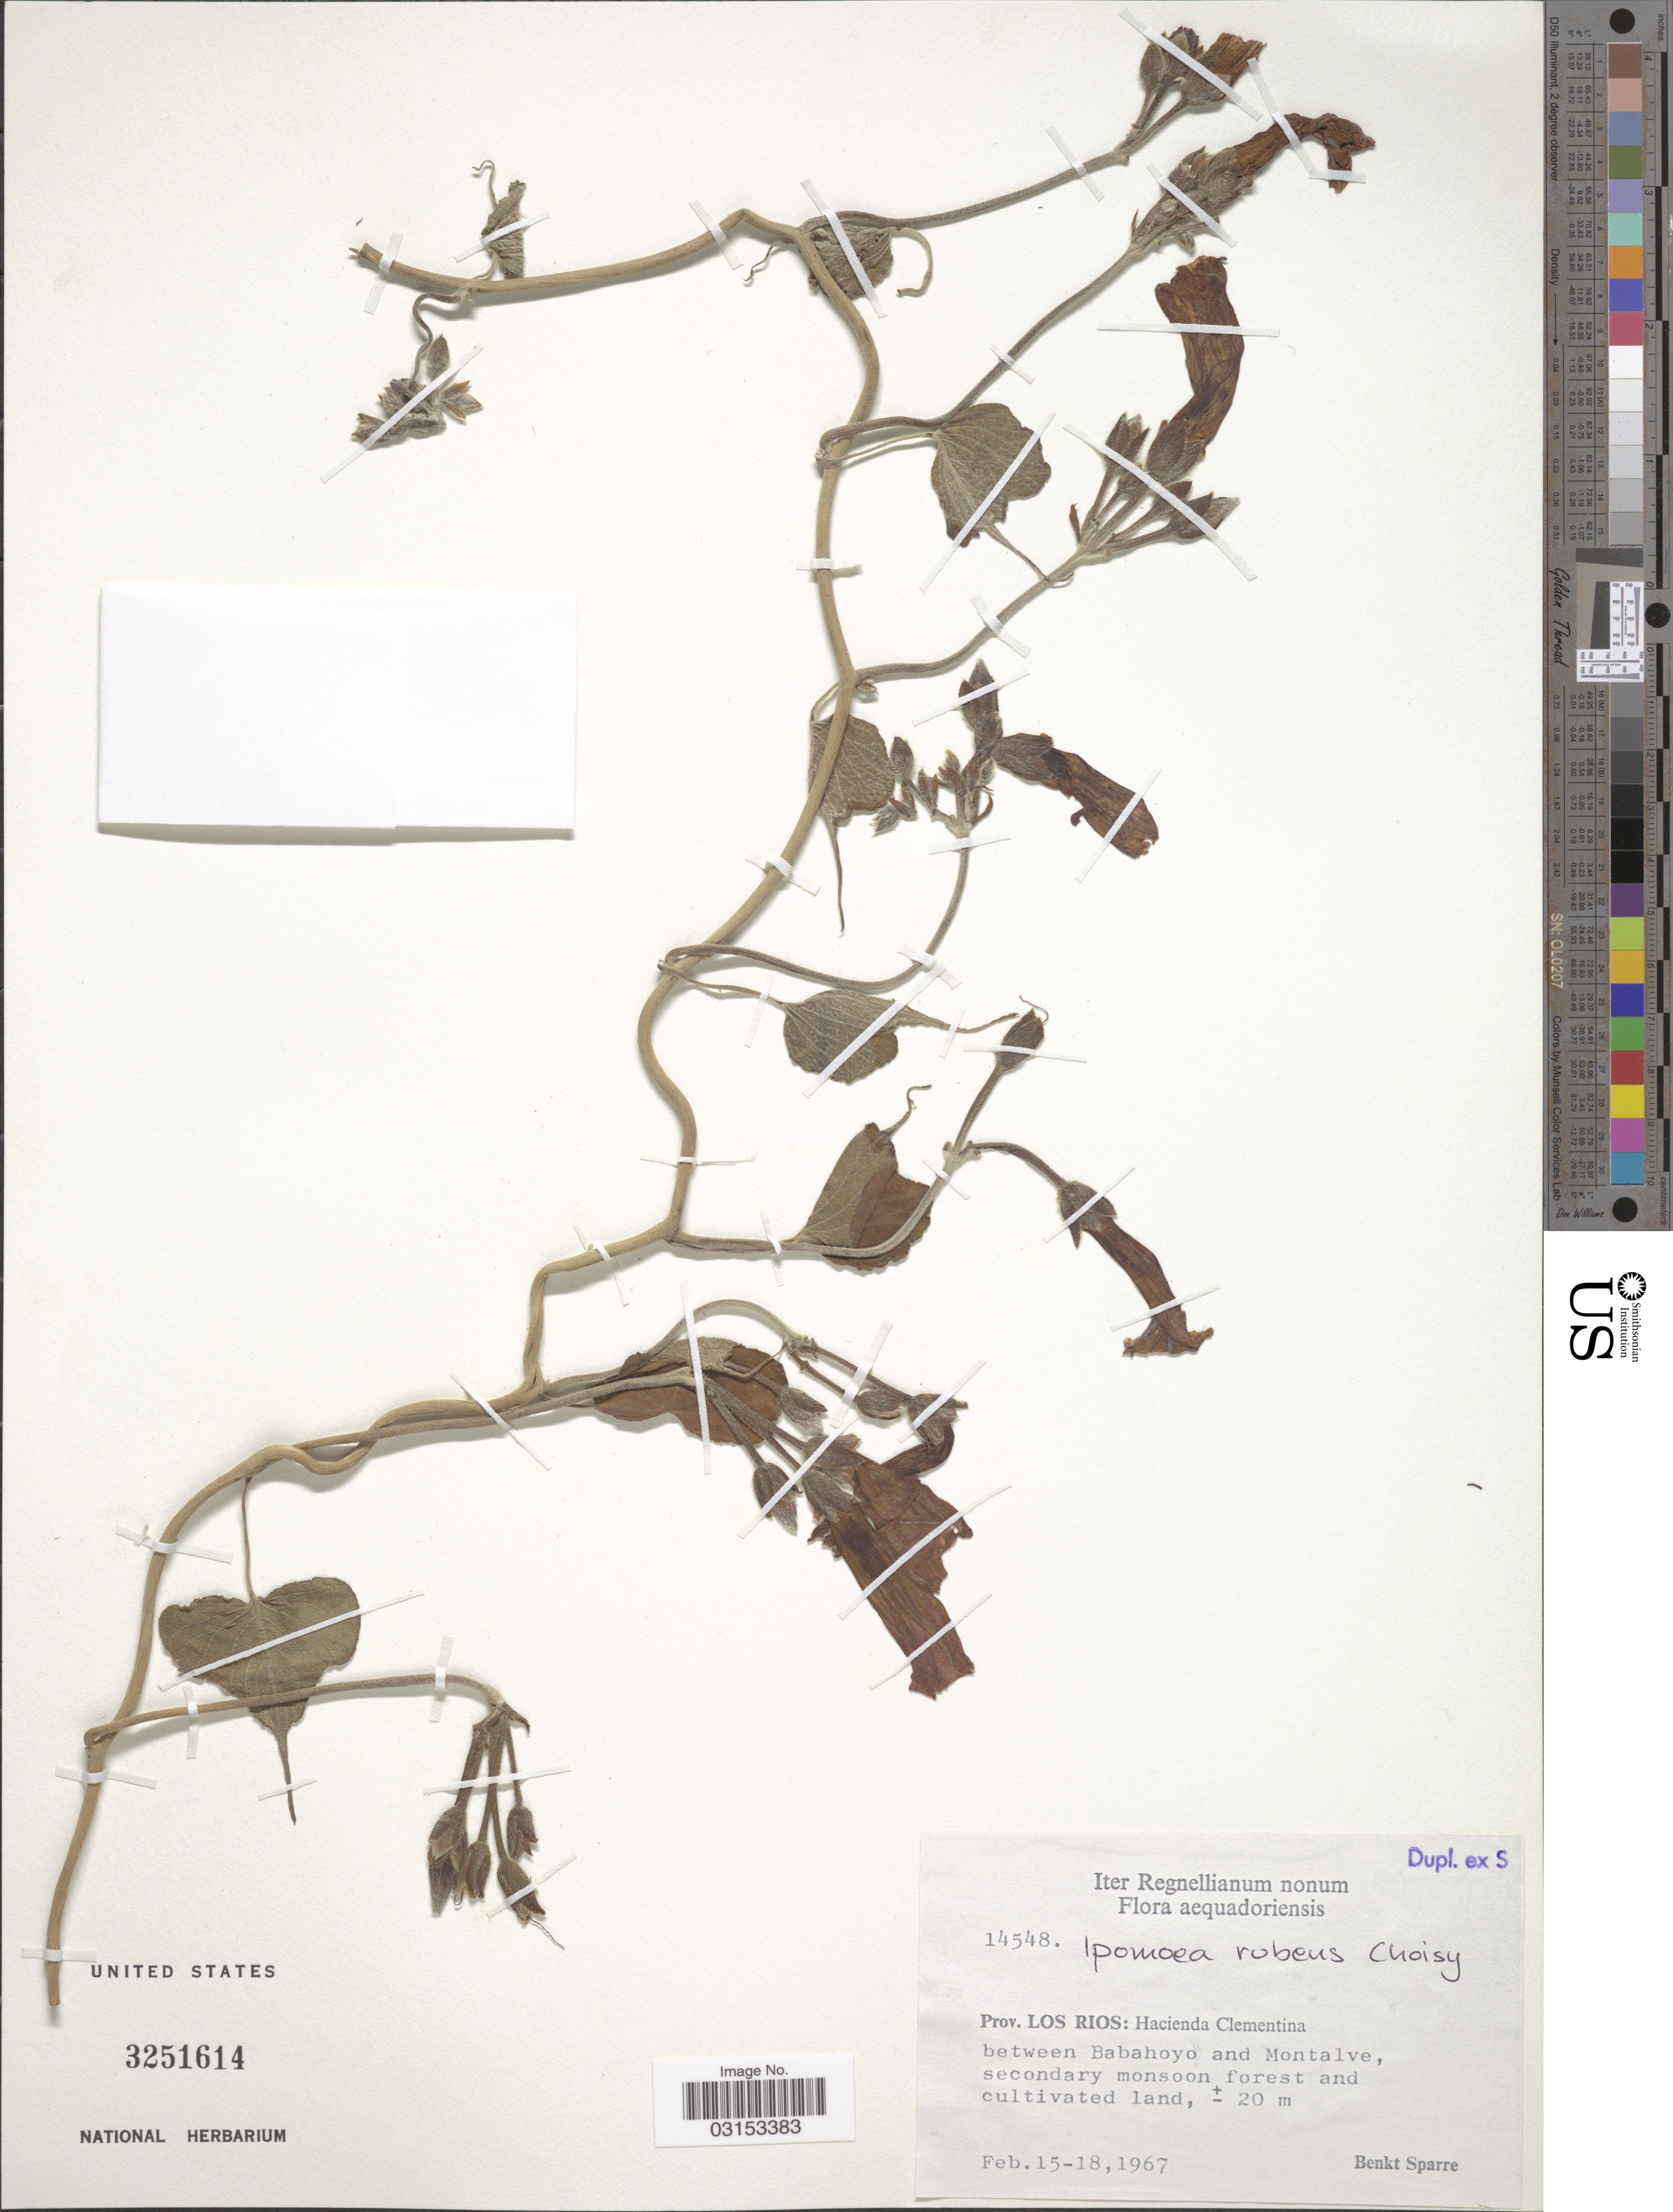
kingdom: Plantae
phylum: Tracheophyta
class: Magnoliopsida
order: Solanales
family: Convolvulaceae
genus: Ipomoea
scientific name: Ipomoea rubens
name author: Choisy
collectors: B. Sparre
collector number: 14548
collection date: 1967-02-15/1967-02-18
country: Ecuador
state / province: Los Ríos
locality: Hacienda Clementina between Babahoyo and Montalve.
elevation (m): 20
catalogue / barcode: US 3251614